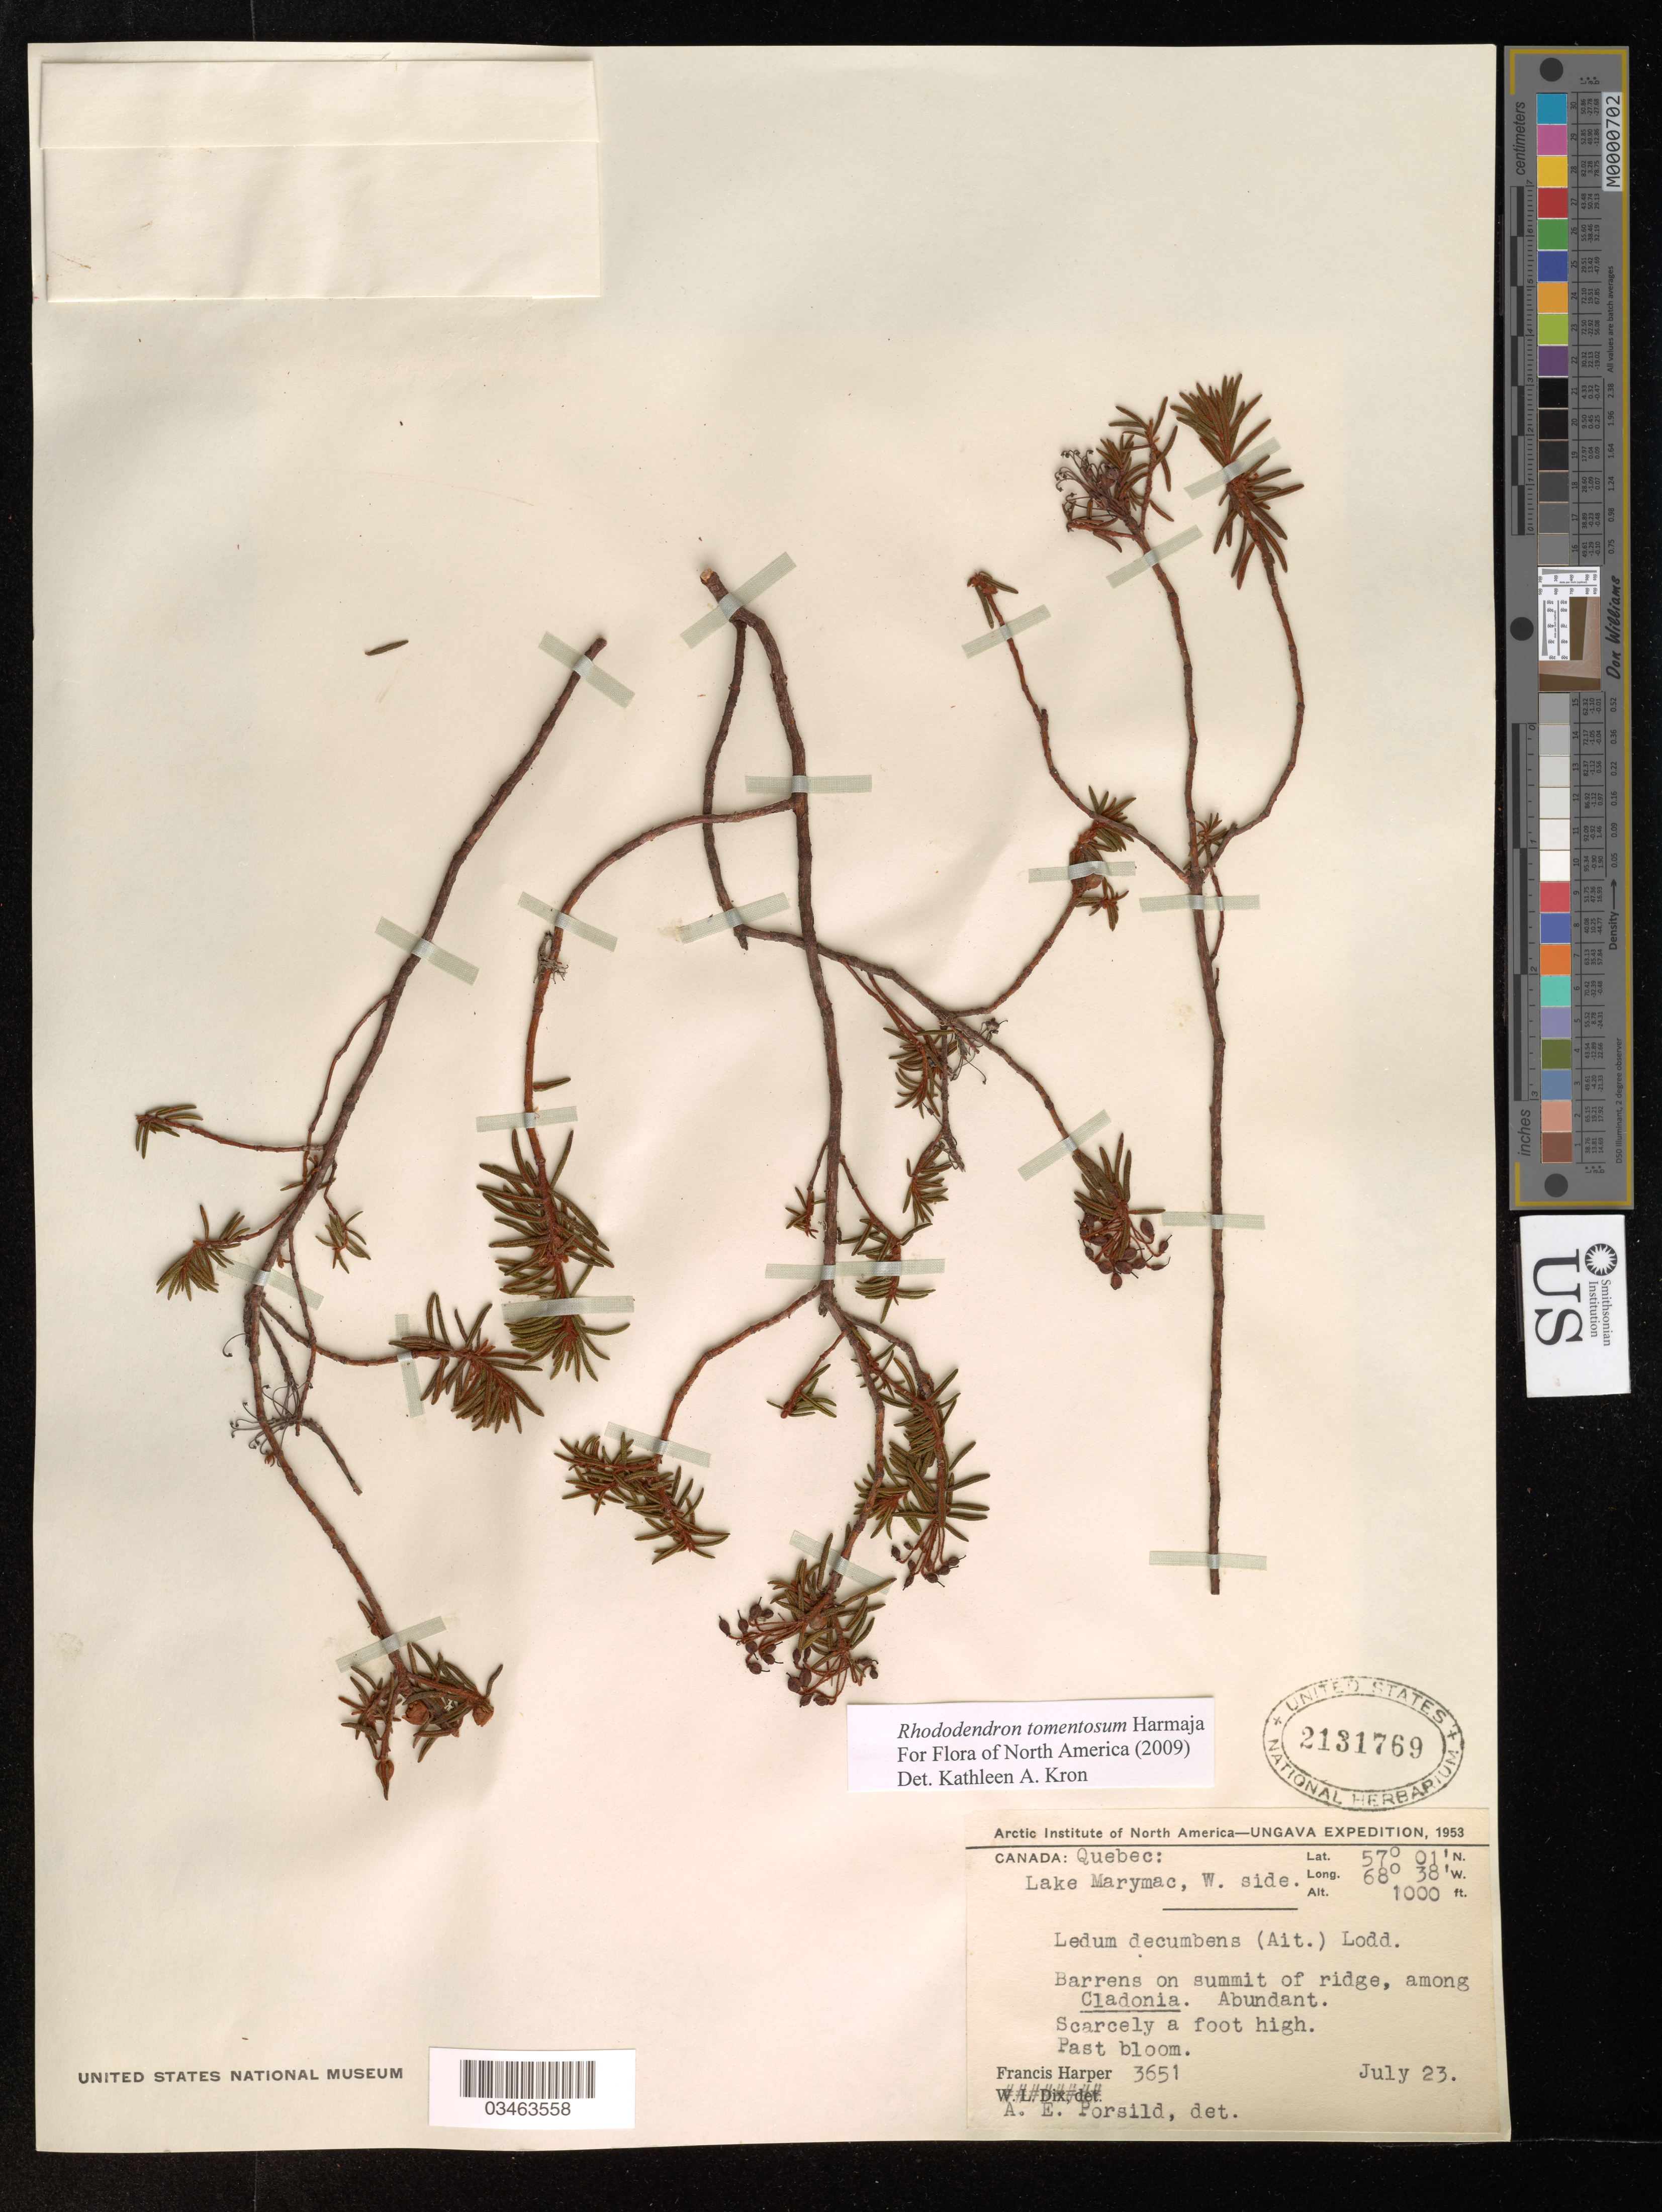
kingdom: Plantae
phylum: Tracheophyta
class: Magnoliopsida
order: Ericales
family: Ericaceae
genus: Rhododendron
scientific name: Rhododendron tomentosum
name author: Harmaja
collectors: F. Harper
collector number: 3651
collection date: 1953-07-23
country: Canada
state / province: Quebec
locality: Lake Marymac, W. side.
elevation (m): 305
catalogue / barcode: US 2131769